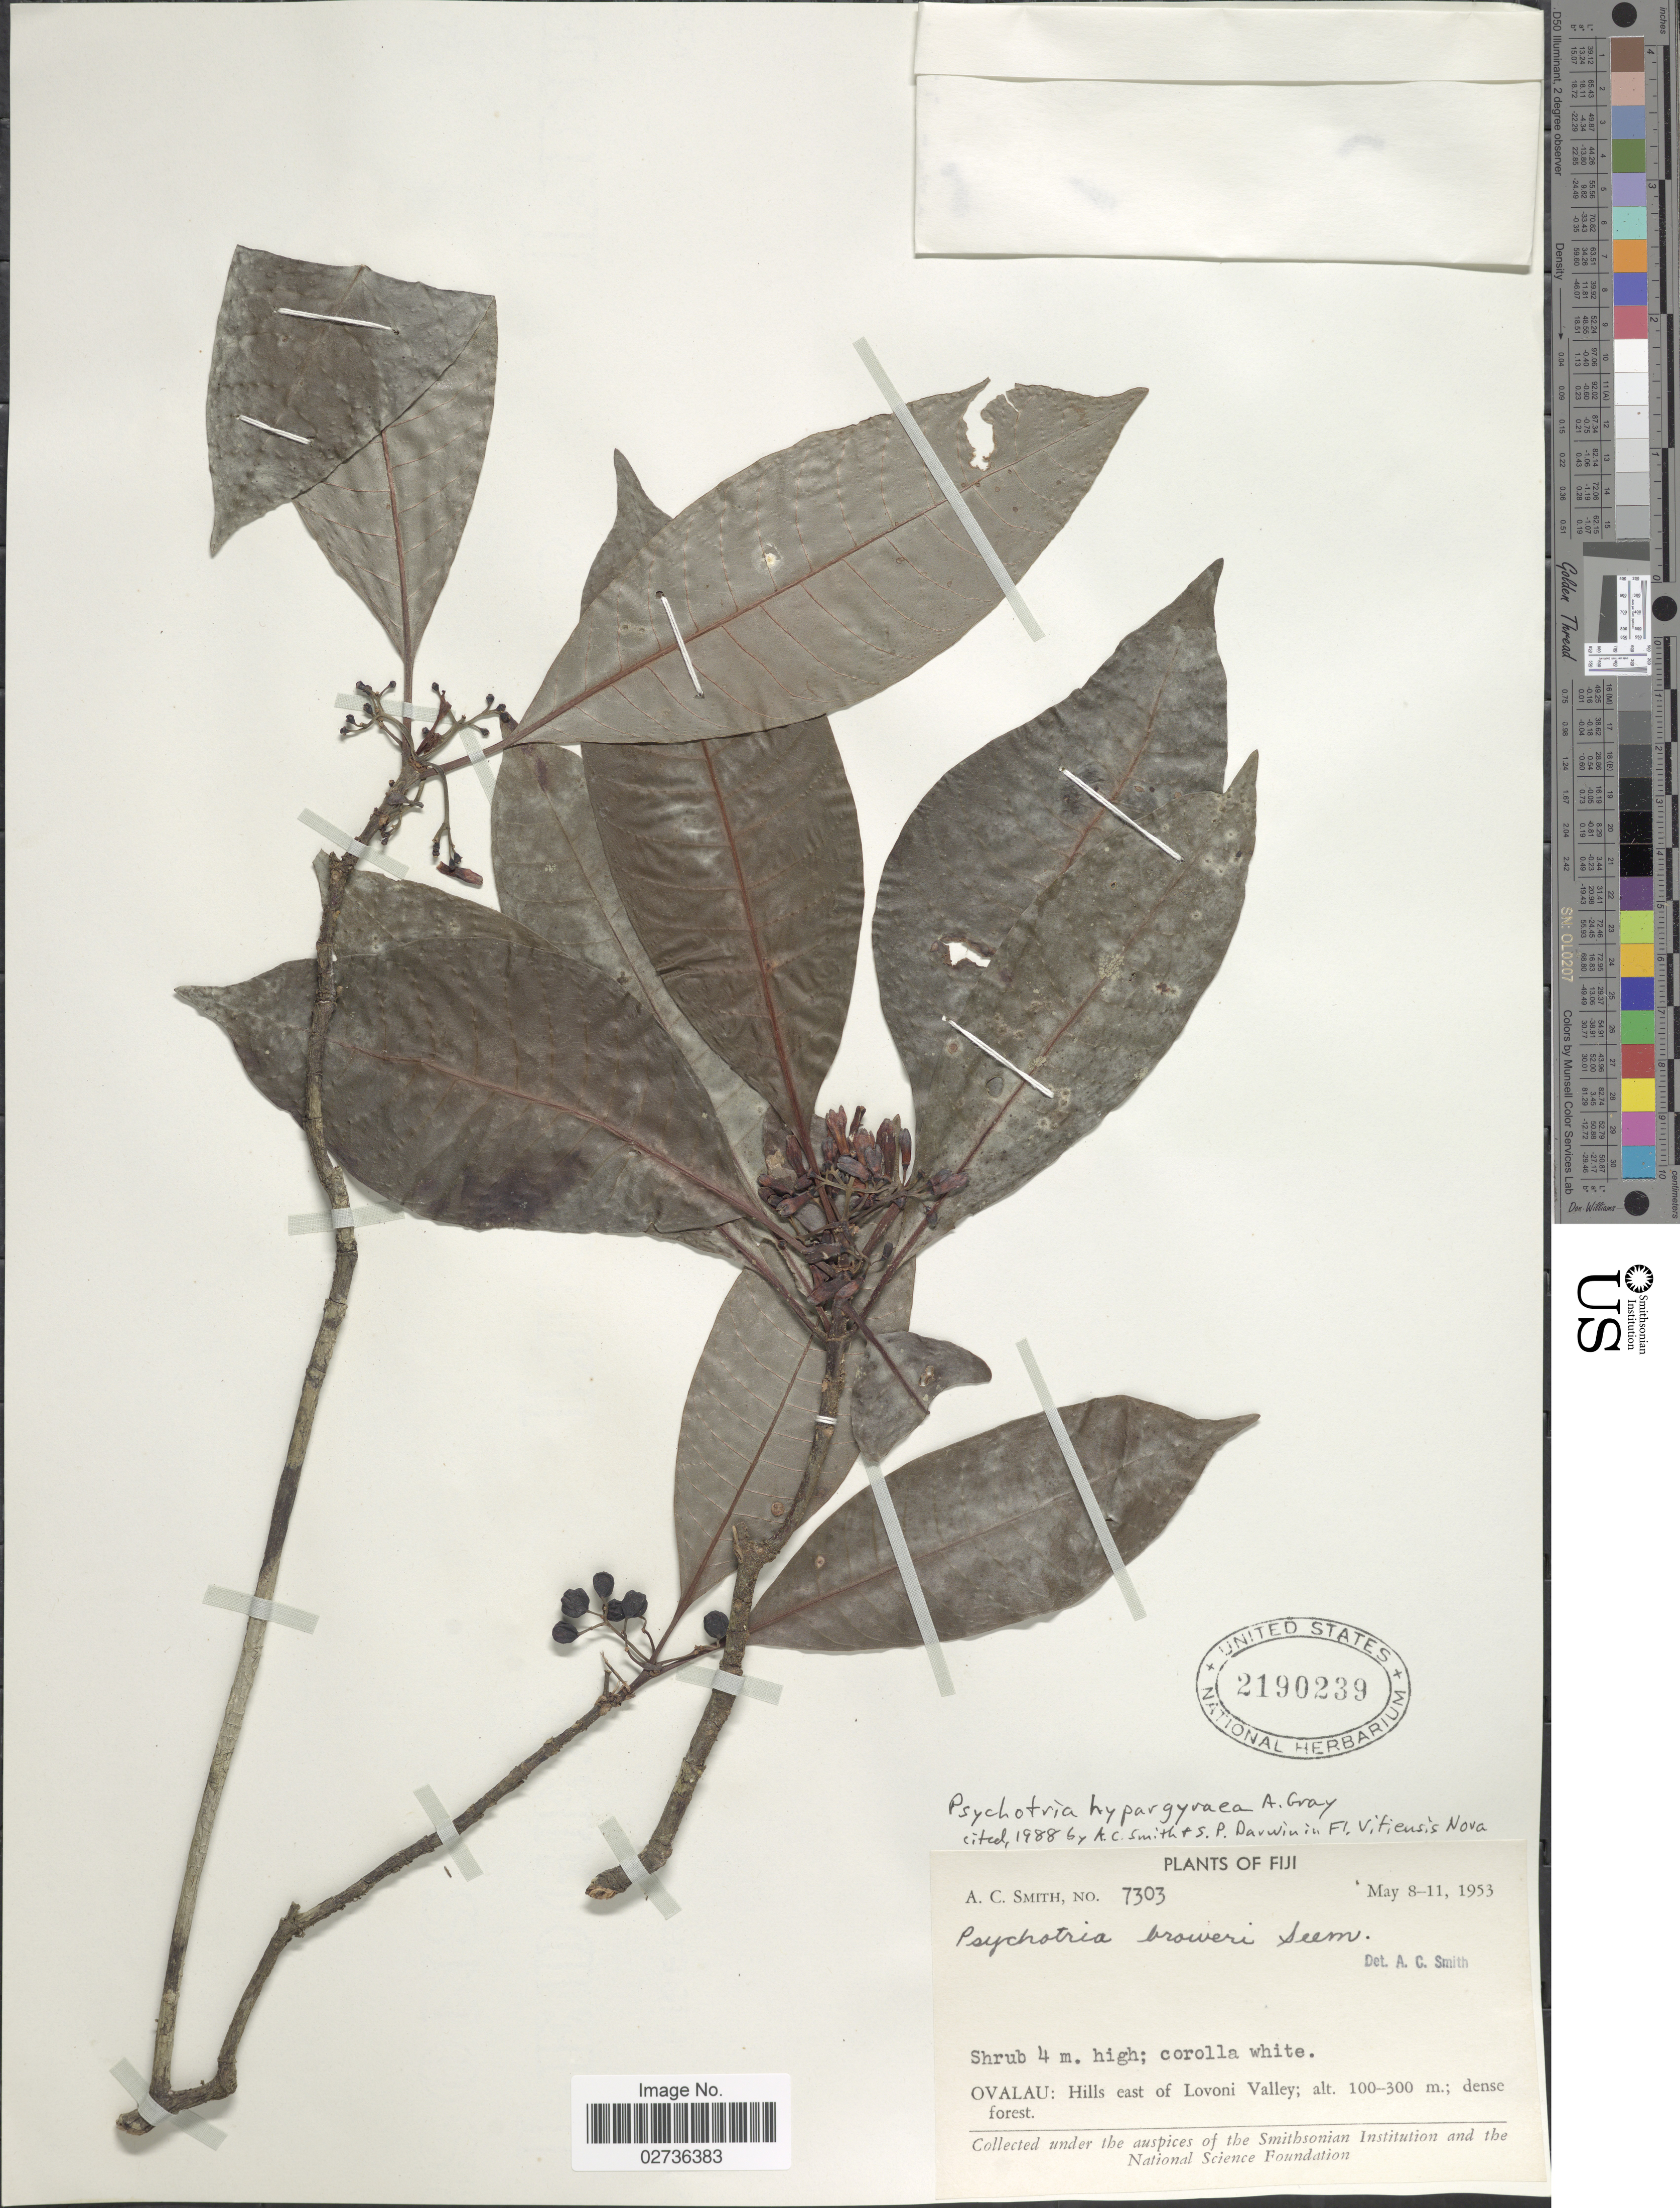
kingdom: Plantae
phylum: Tracheophyta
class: Magnoliopsida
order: Gentianales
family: Rubiaceae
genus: Psychotria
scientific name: Psychotria hypargyraea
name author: A. Gray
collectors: A. C. Smith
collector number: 7303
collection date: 1953-05-08/1953-05-11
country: Fiji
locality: Ovalau: Hills east of Lovoni Valley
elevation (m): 100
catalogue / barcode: US 2190239